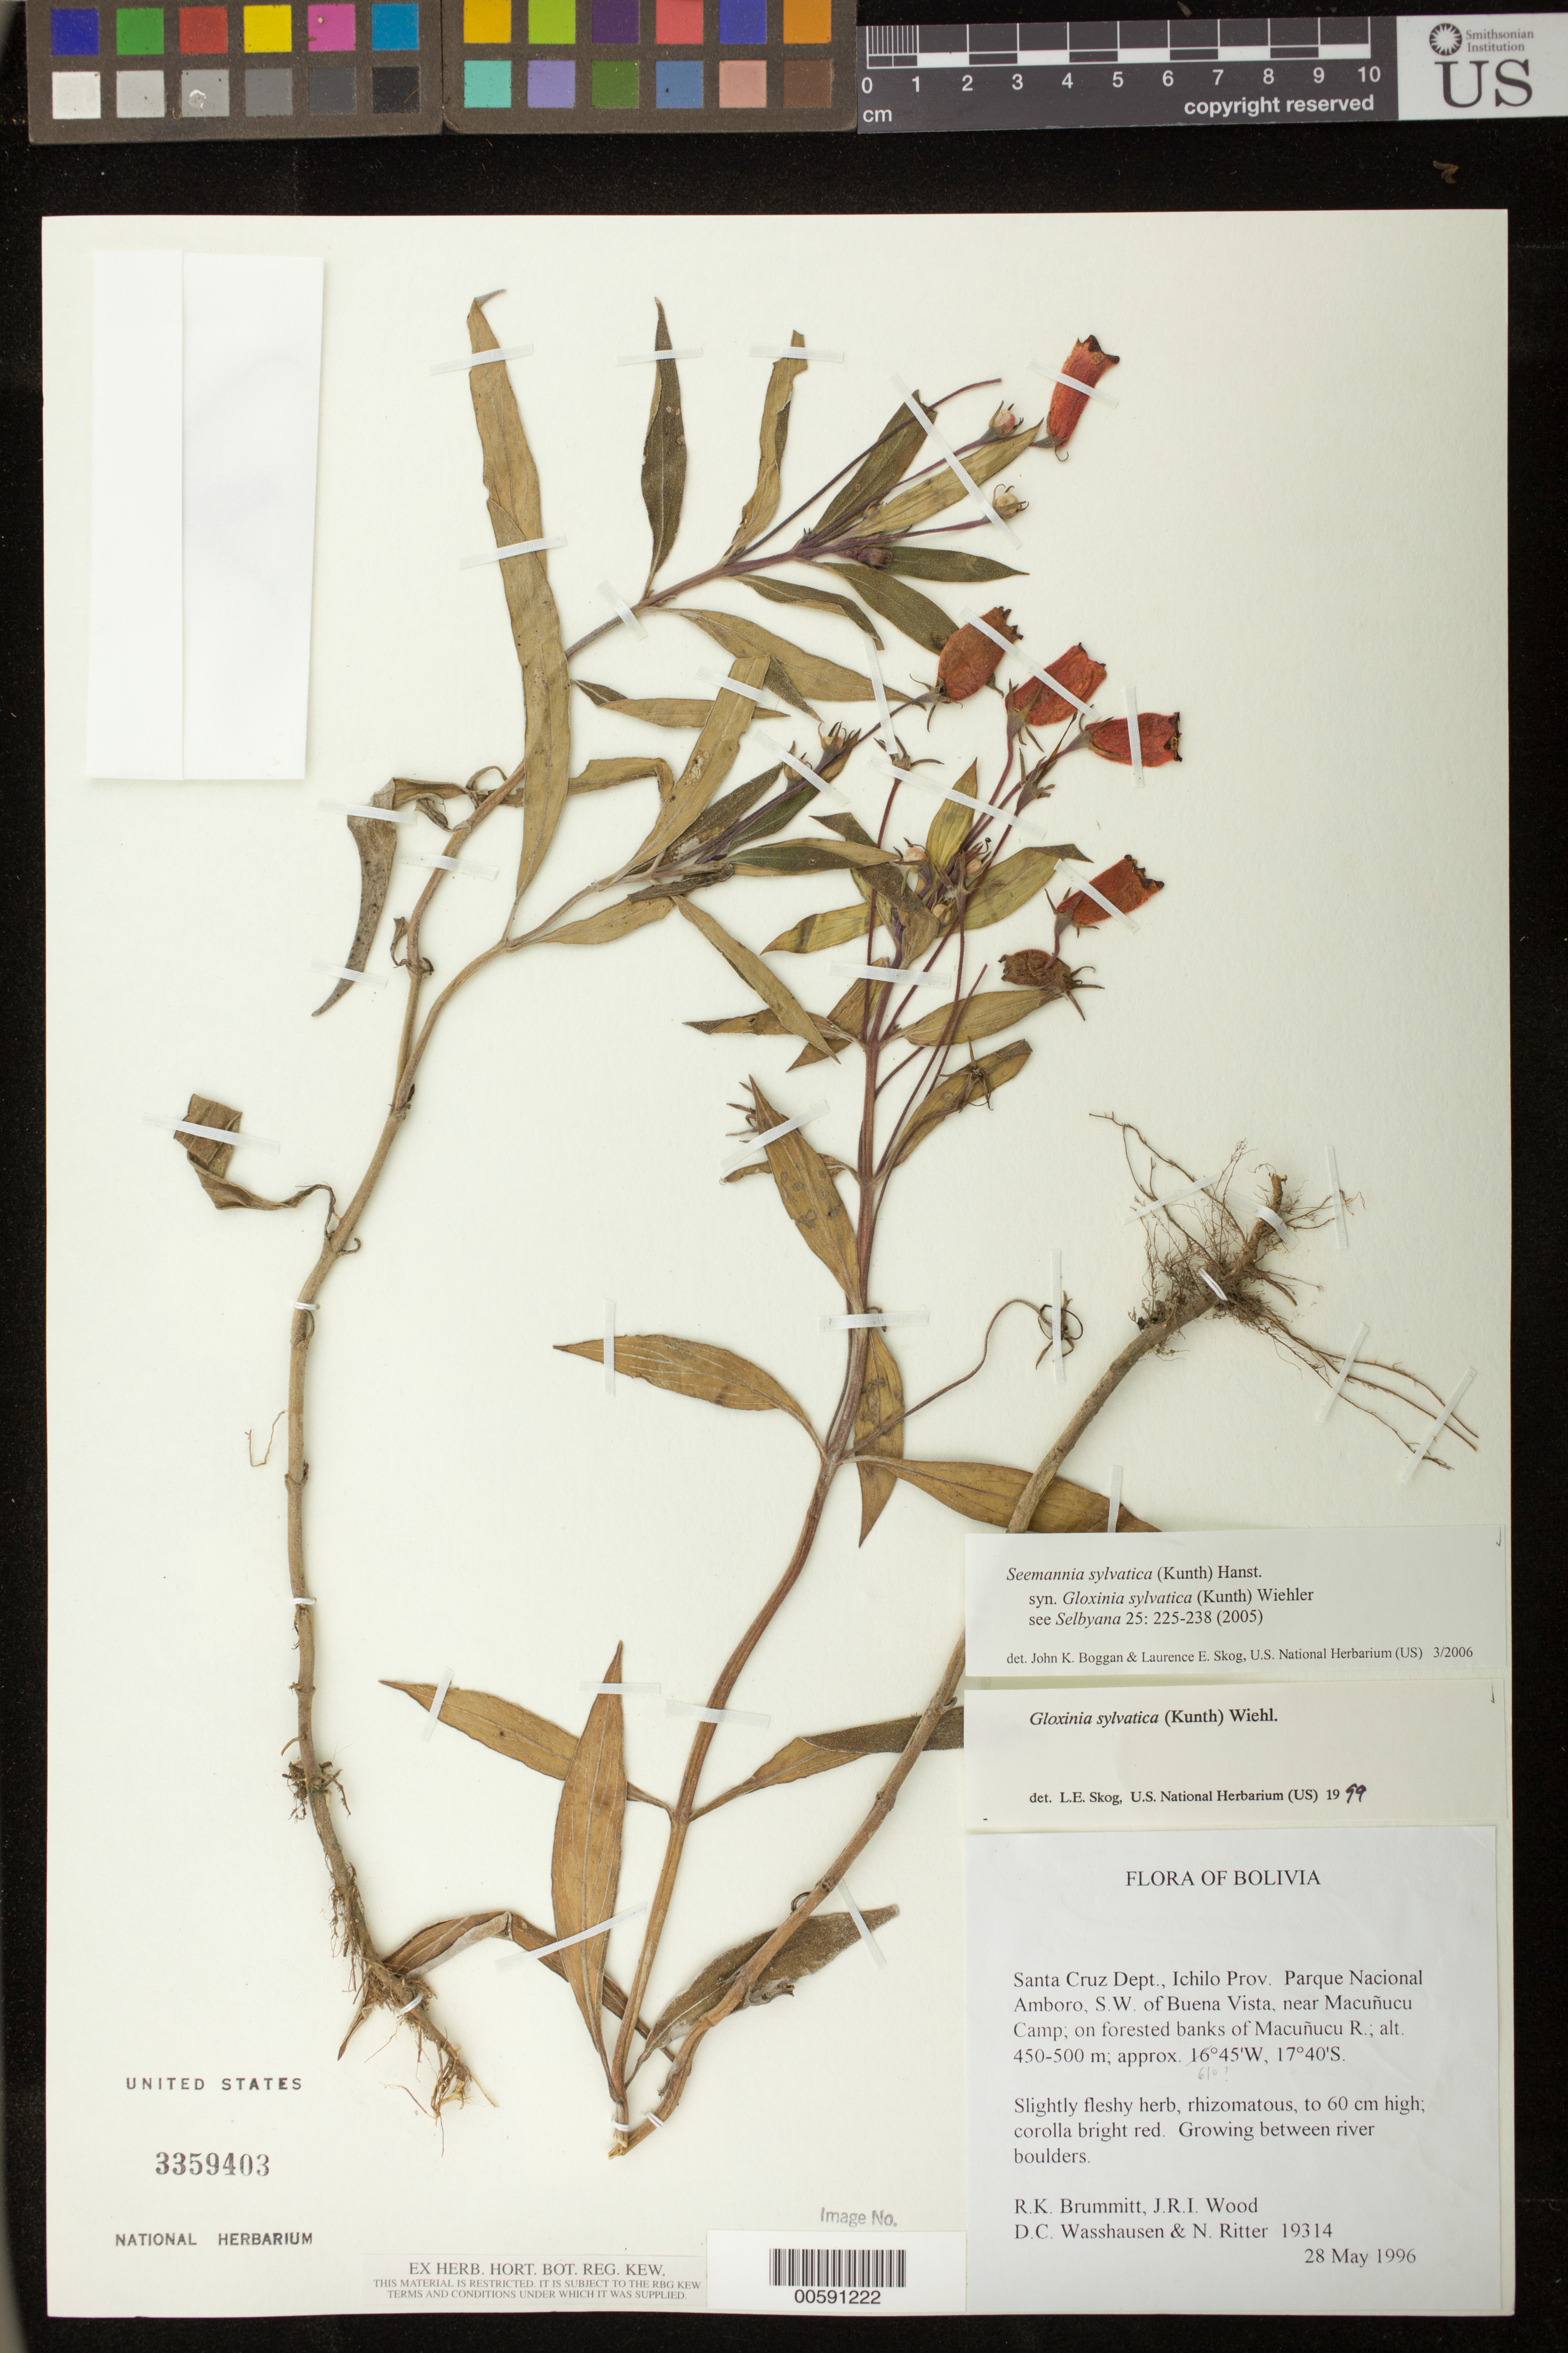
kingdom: Plantae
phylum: Tracheophyta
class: Magnoliopsida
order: Lamiales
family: Gesneriaceae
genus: Seemannia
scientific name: Seemannia sylvatica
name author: (Kunth) Hanst.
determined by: Boggan, J. K.; Skog, L. E.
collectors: R. K. Brummitt, J. R. I. Wood, D. C. Wasshausen & N. Ritter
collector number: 19314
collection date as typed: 28 May 1996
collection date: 1996-05-28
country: Bolivia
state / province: Santa Cruz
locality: Ichilo Prov., Parque Nacional Amboro, SW of Buena Vista, near Macuñucu Camp; on forested banks of Macuñucu R.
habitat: On forested banks of river; growing between river boulders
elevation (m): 450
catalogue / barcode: US 3359403